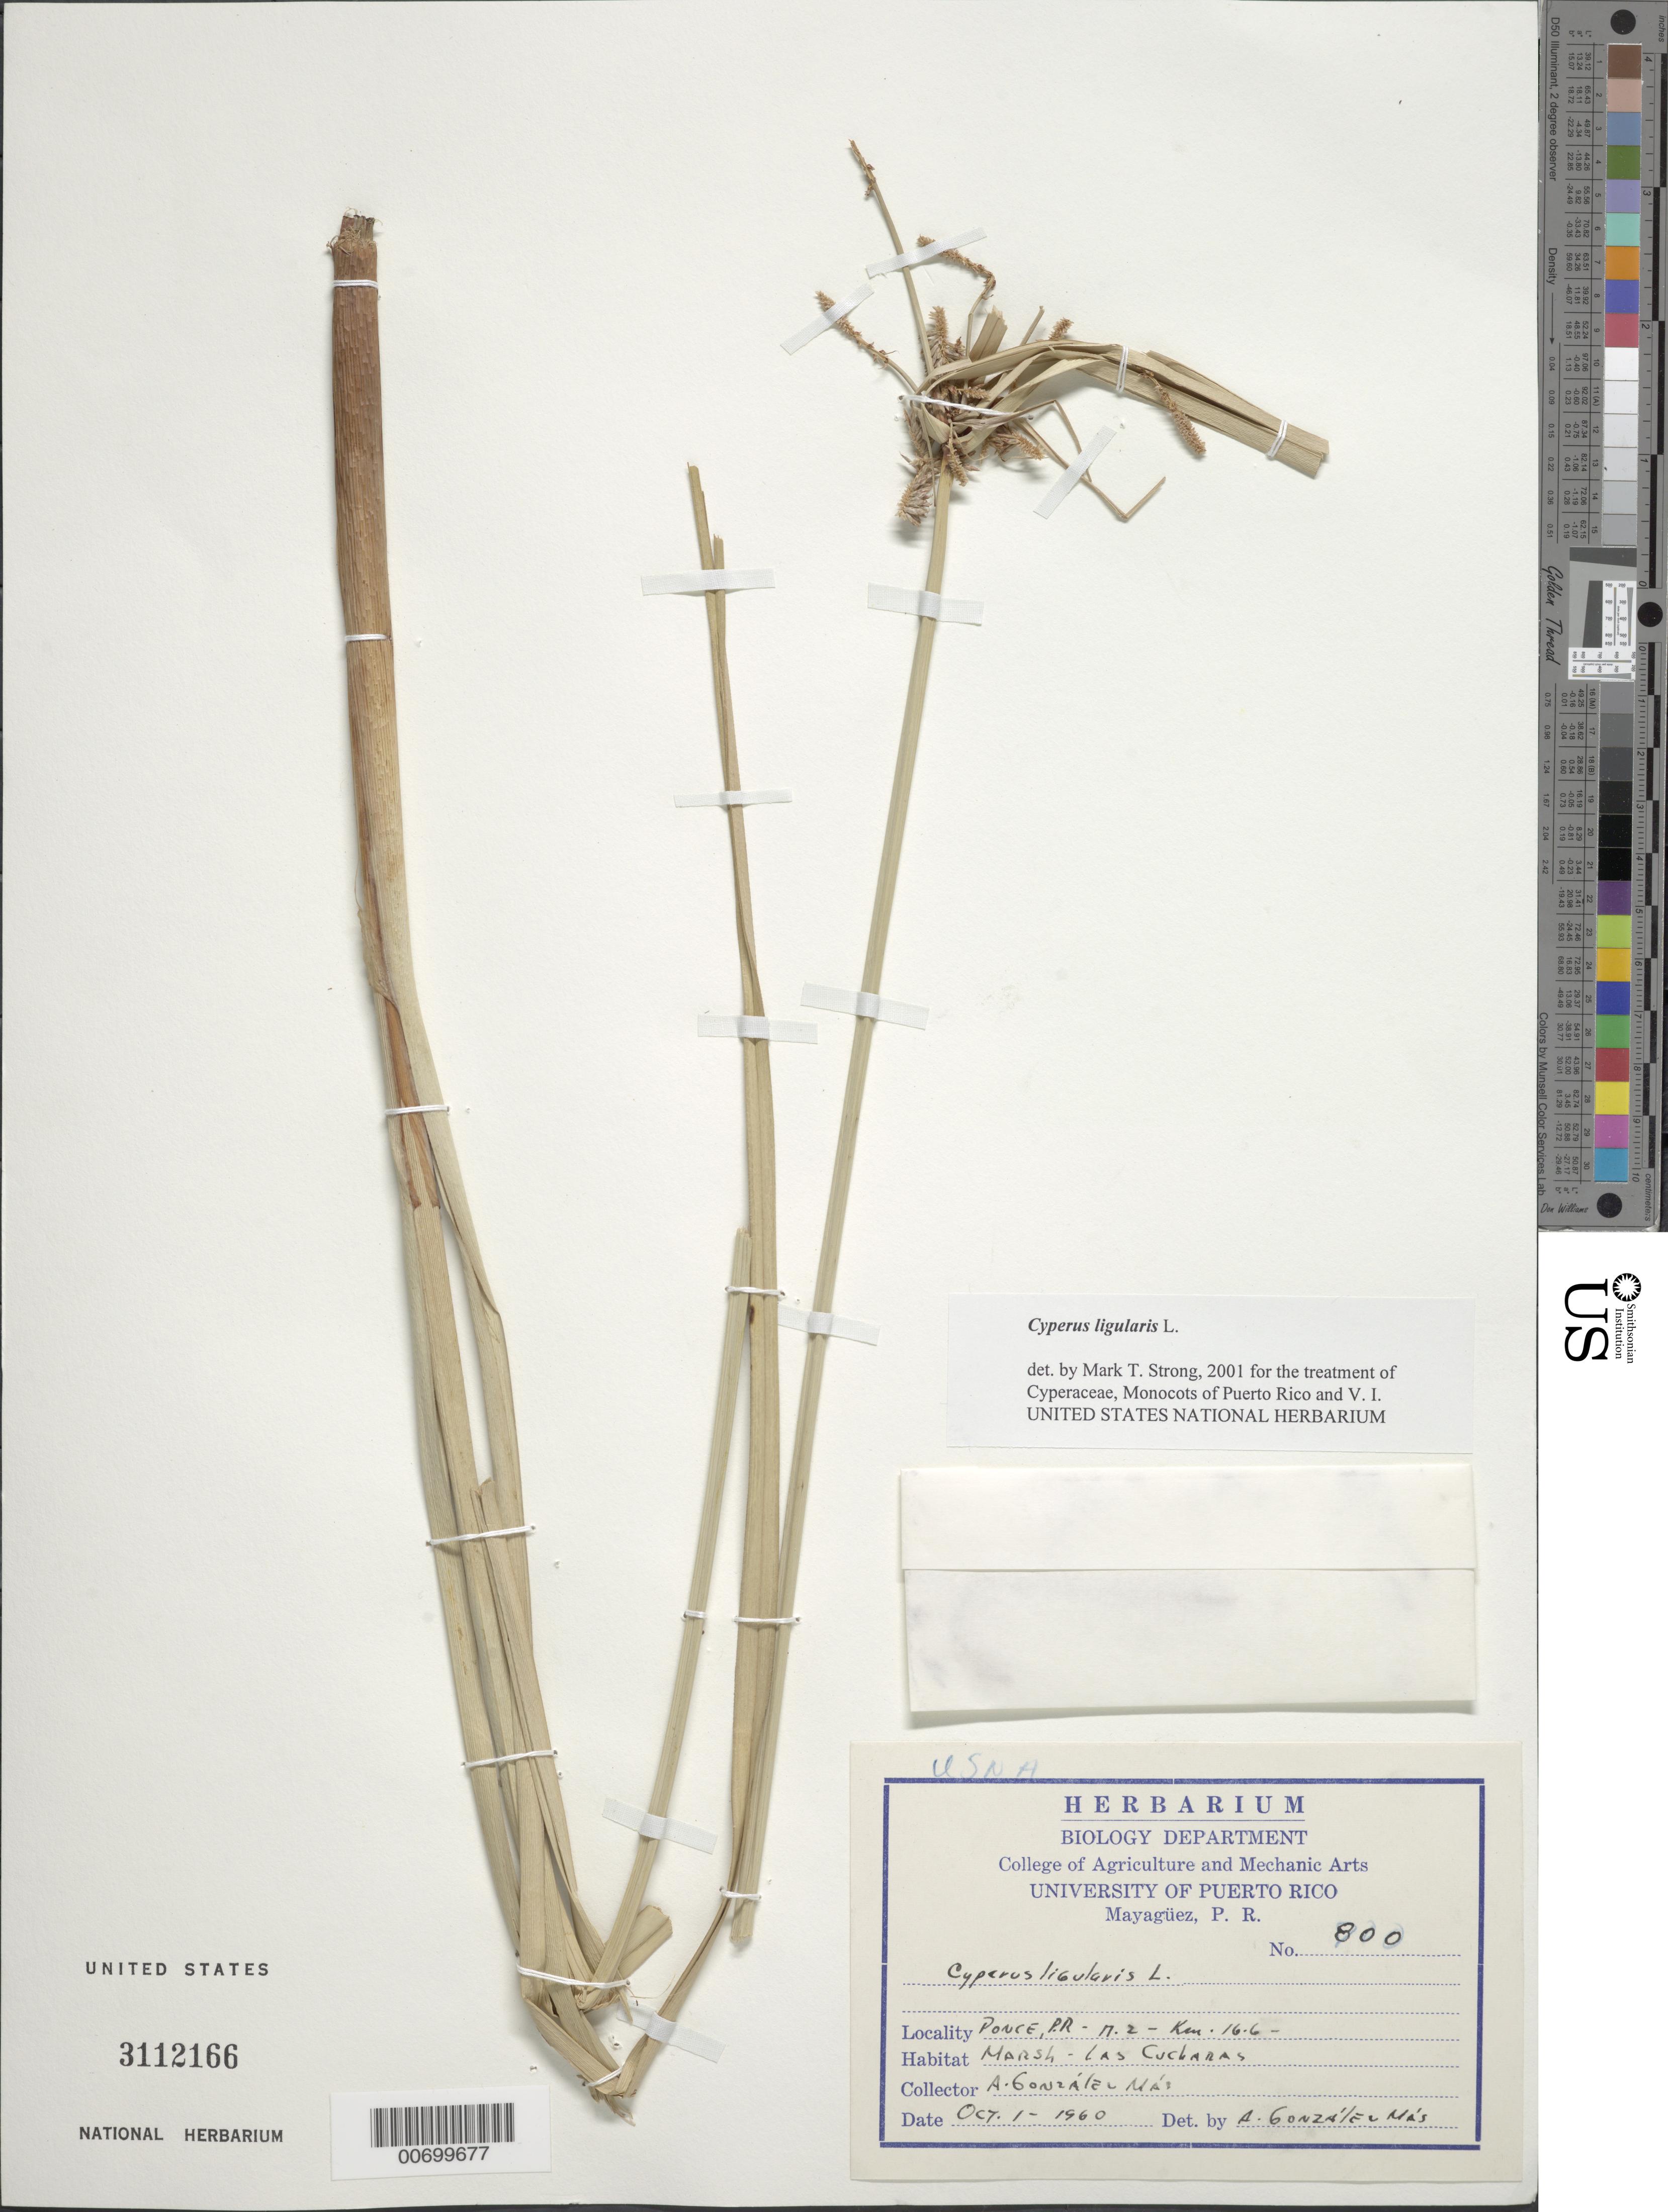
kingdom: Plantae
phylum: Tracheophyta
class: Liliopsida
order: Poales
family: Cyperaceae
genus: Cyperus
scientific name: Cyperus ligularis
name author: L.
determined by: Strong, M. T., (US), Smithsonian Institution - National Museum of Natural History (UNITED STATES)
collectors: A. González Más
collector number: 800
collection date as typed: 01 Oct 1960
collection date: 1960-10-01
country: Puerto Rico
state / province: Ponce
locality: Ponce: Rd. 2, km 16.6, Las Cucharas.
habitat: Marsh.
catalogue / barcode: US 3112166